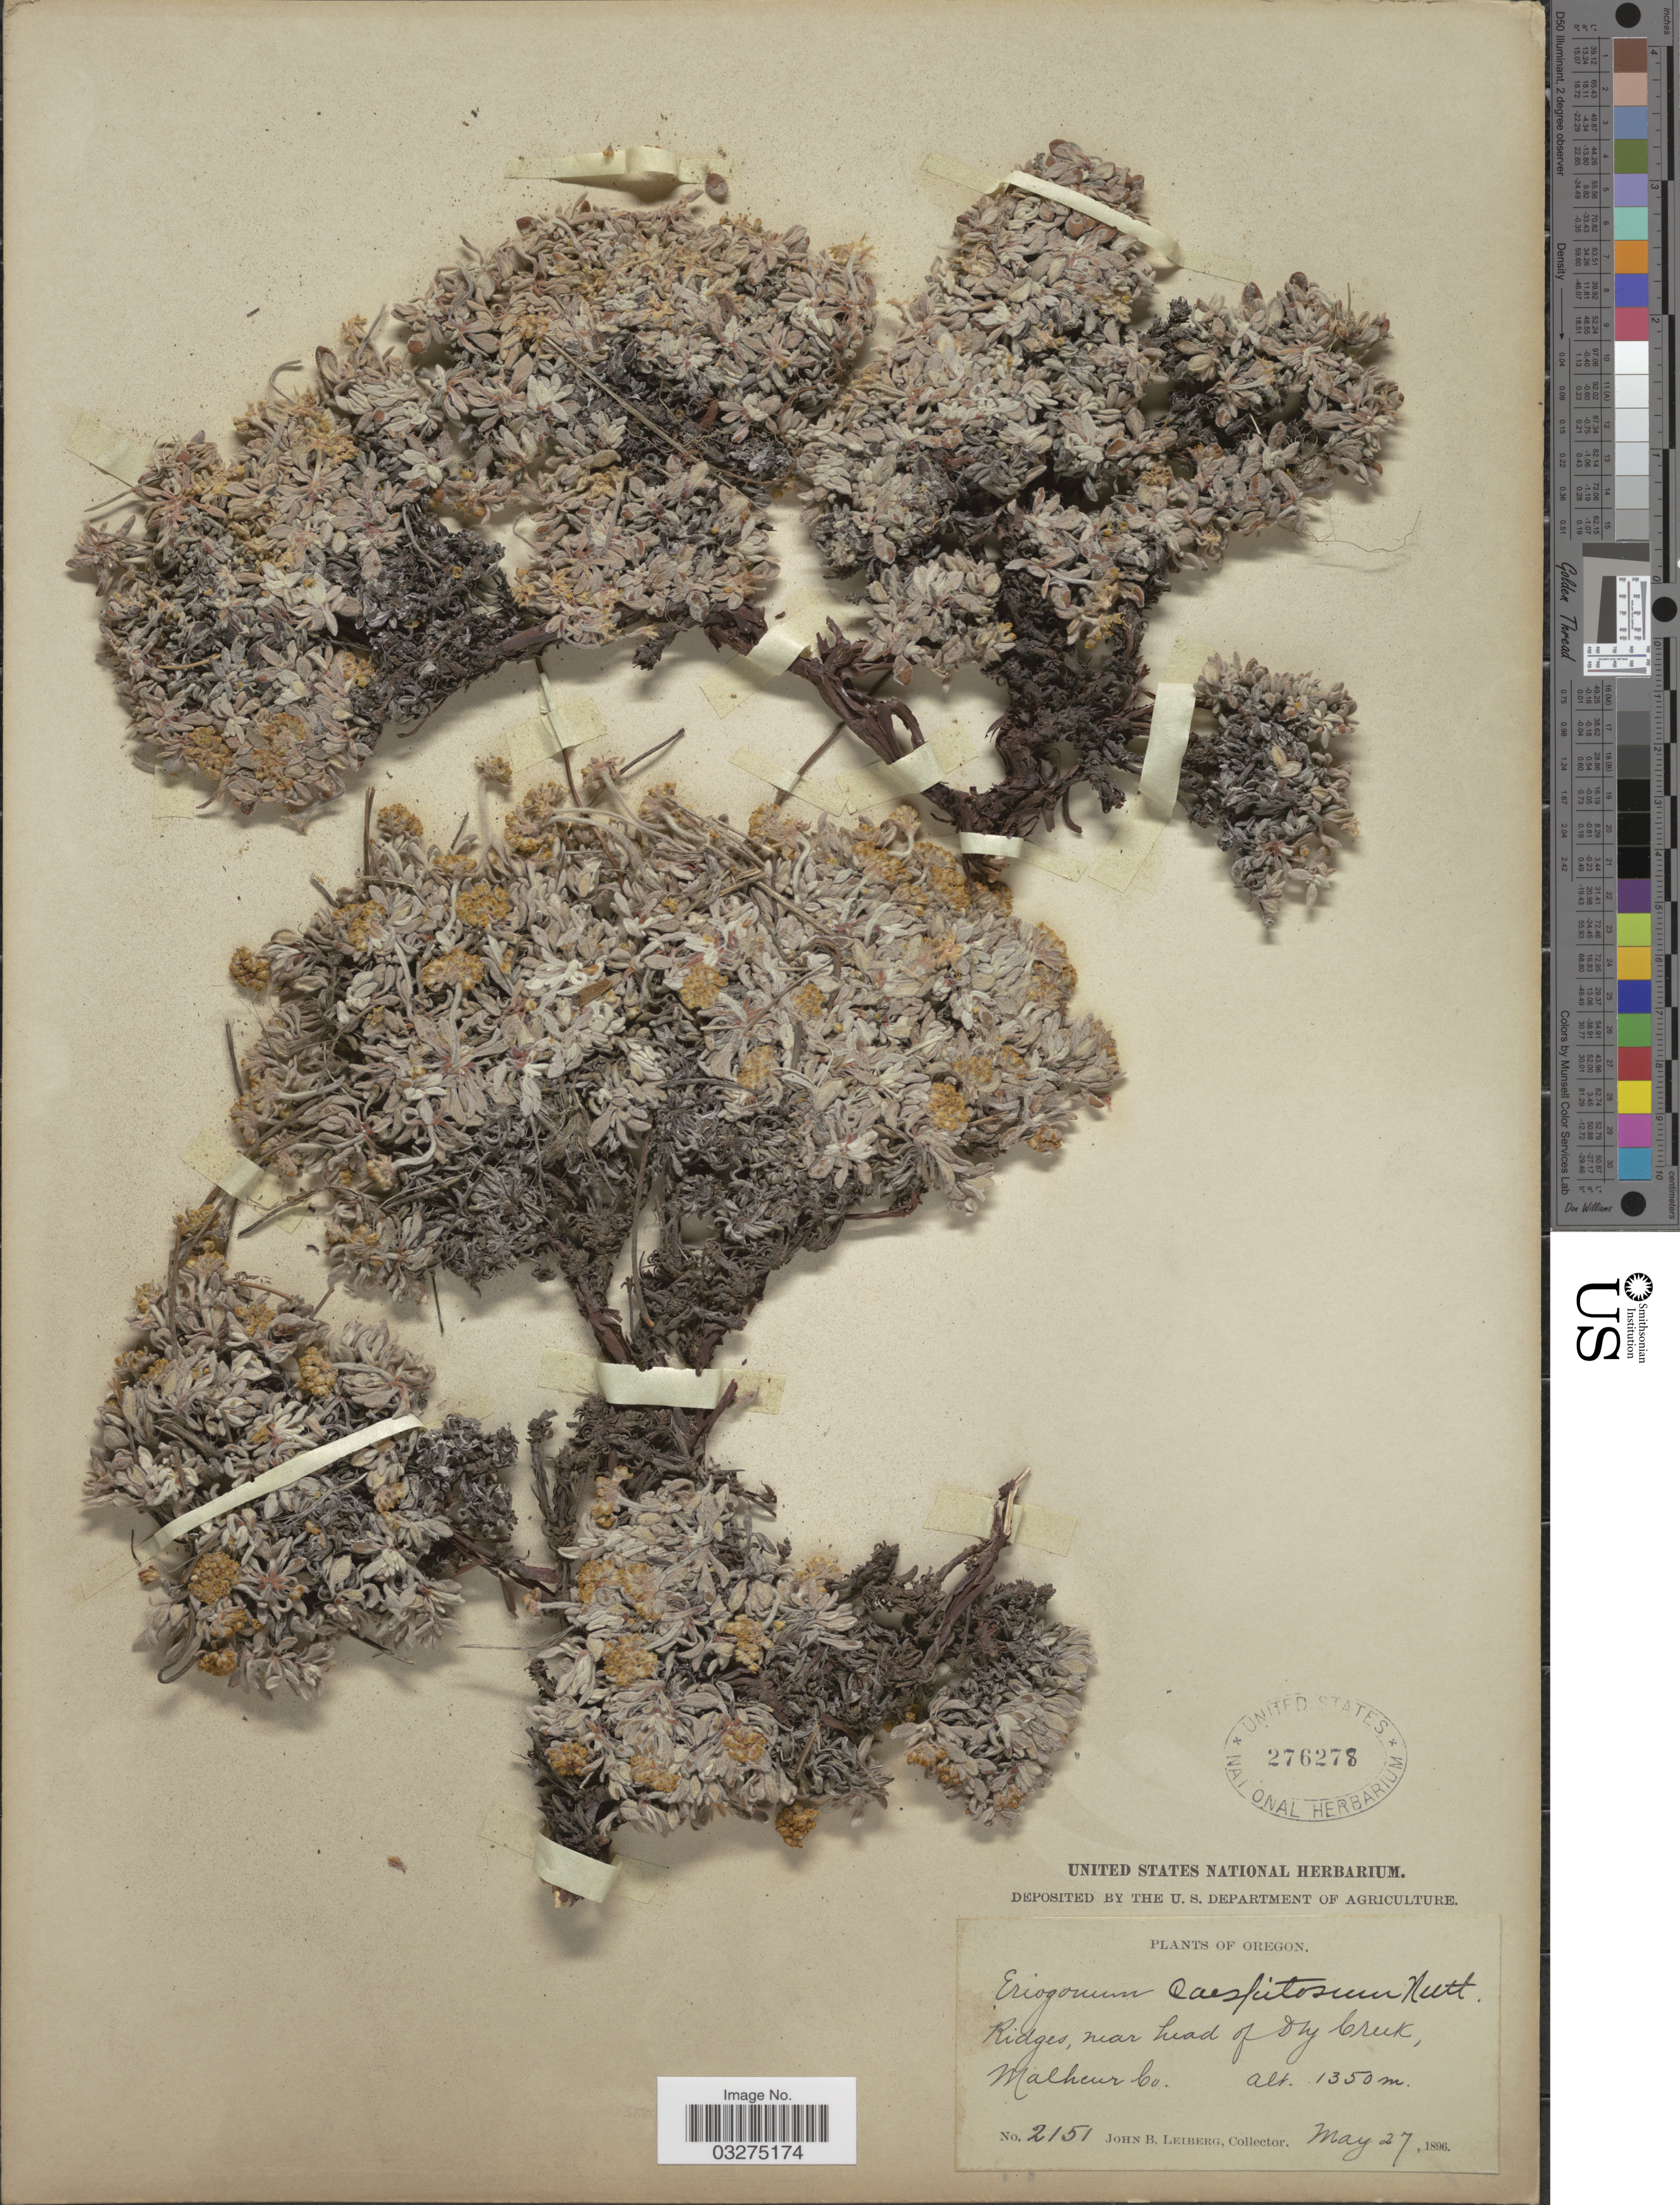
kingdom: Plantae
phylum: Tracheophyta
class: Magnoliopsida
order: Caryophyllales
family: Polygonaceae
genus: Eriogonum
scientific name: Eriogonum caespitosum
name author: Nutt.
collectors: J. B. Leiberg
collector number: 2151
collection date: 1896-05-27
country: United States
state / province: Oregon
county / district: Malheur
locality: Ridges, near head of Dry Creek, Malheur Co.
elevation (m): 1350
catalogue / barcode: US 276278